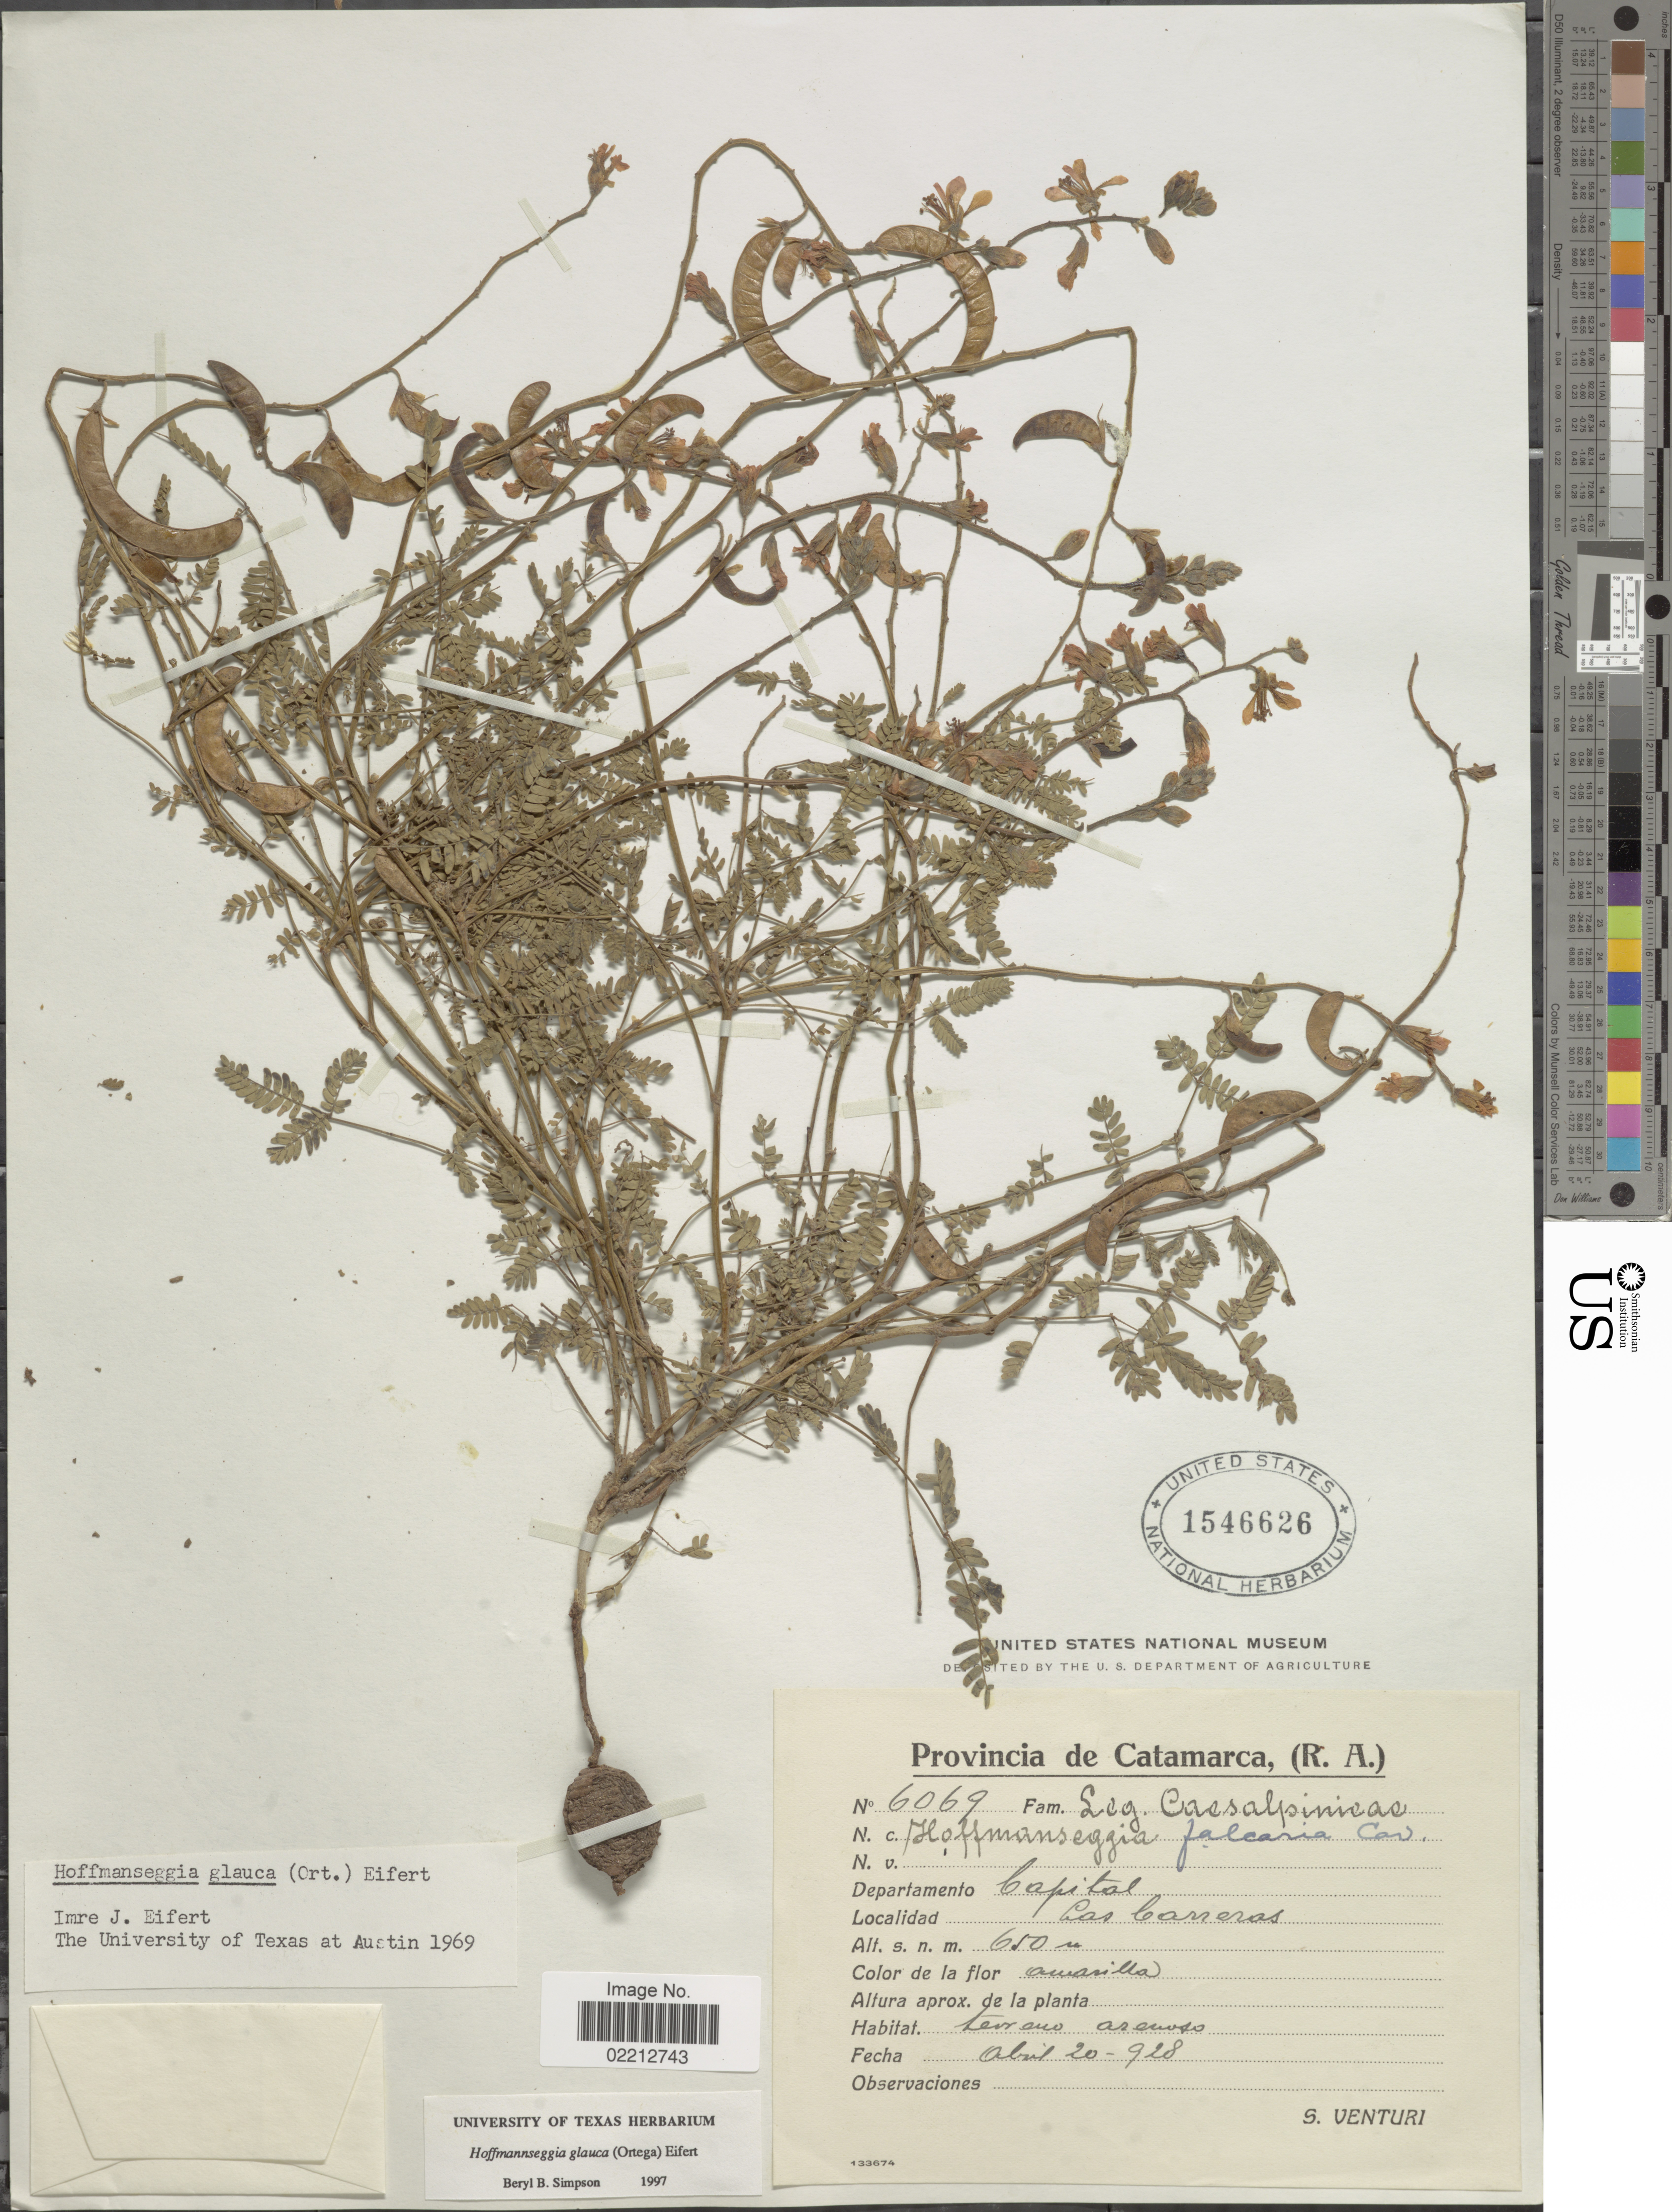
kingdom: Plantae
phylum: Tracheophyta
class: Magnoliopsida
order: Fabales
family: Fabaceae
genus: Hoffmannseggia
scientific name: Hoffmannseggia glauca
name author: (Ortega) Eifert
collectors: S. Venturi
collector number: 6069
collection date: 1928-04-20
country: Argentina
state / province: Catamarca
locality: Departamento Capital, Las Carreras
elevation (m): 650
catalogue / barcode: US 1546626